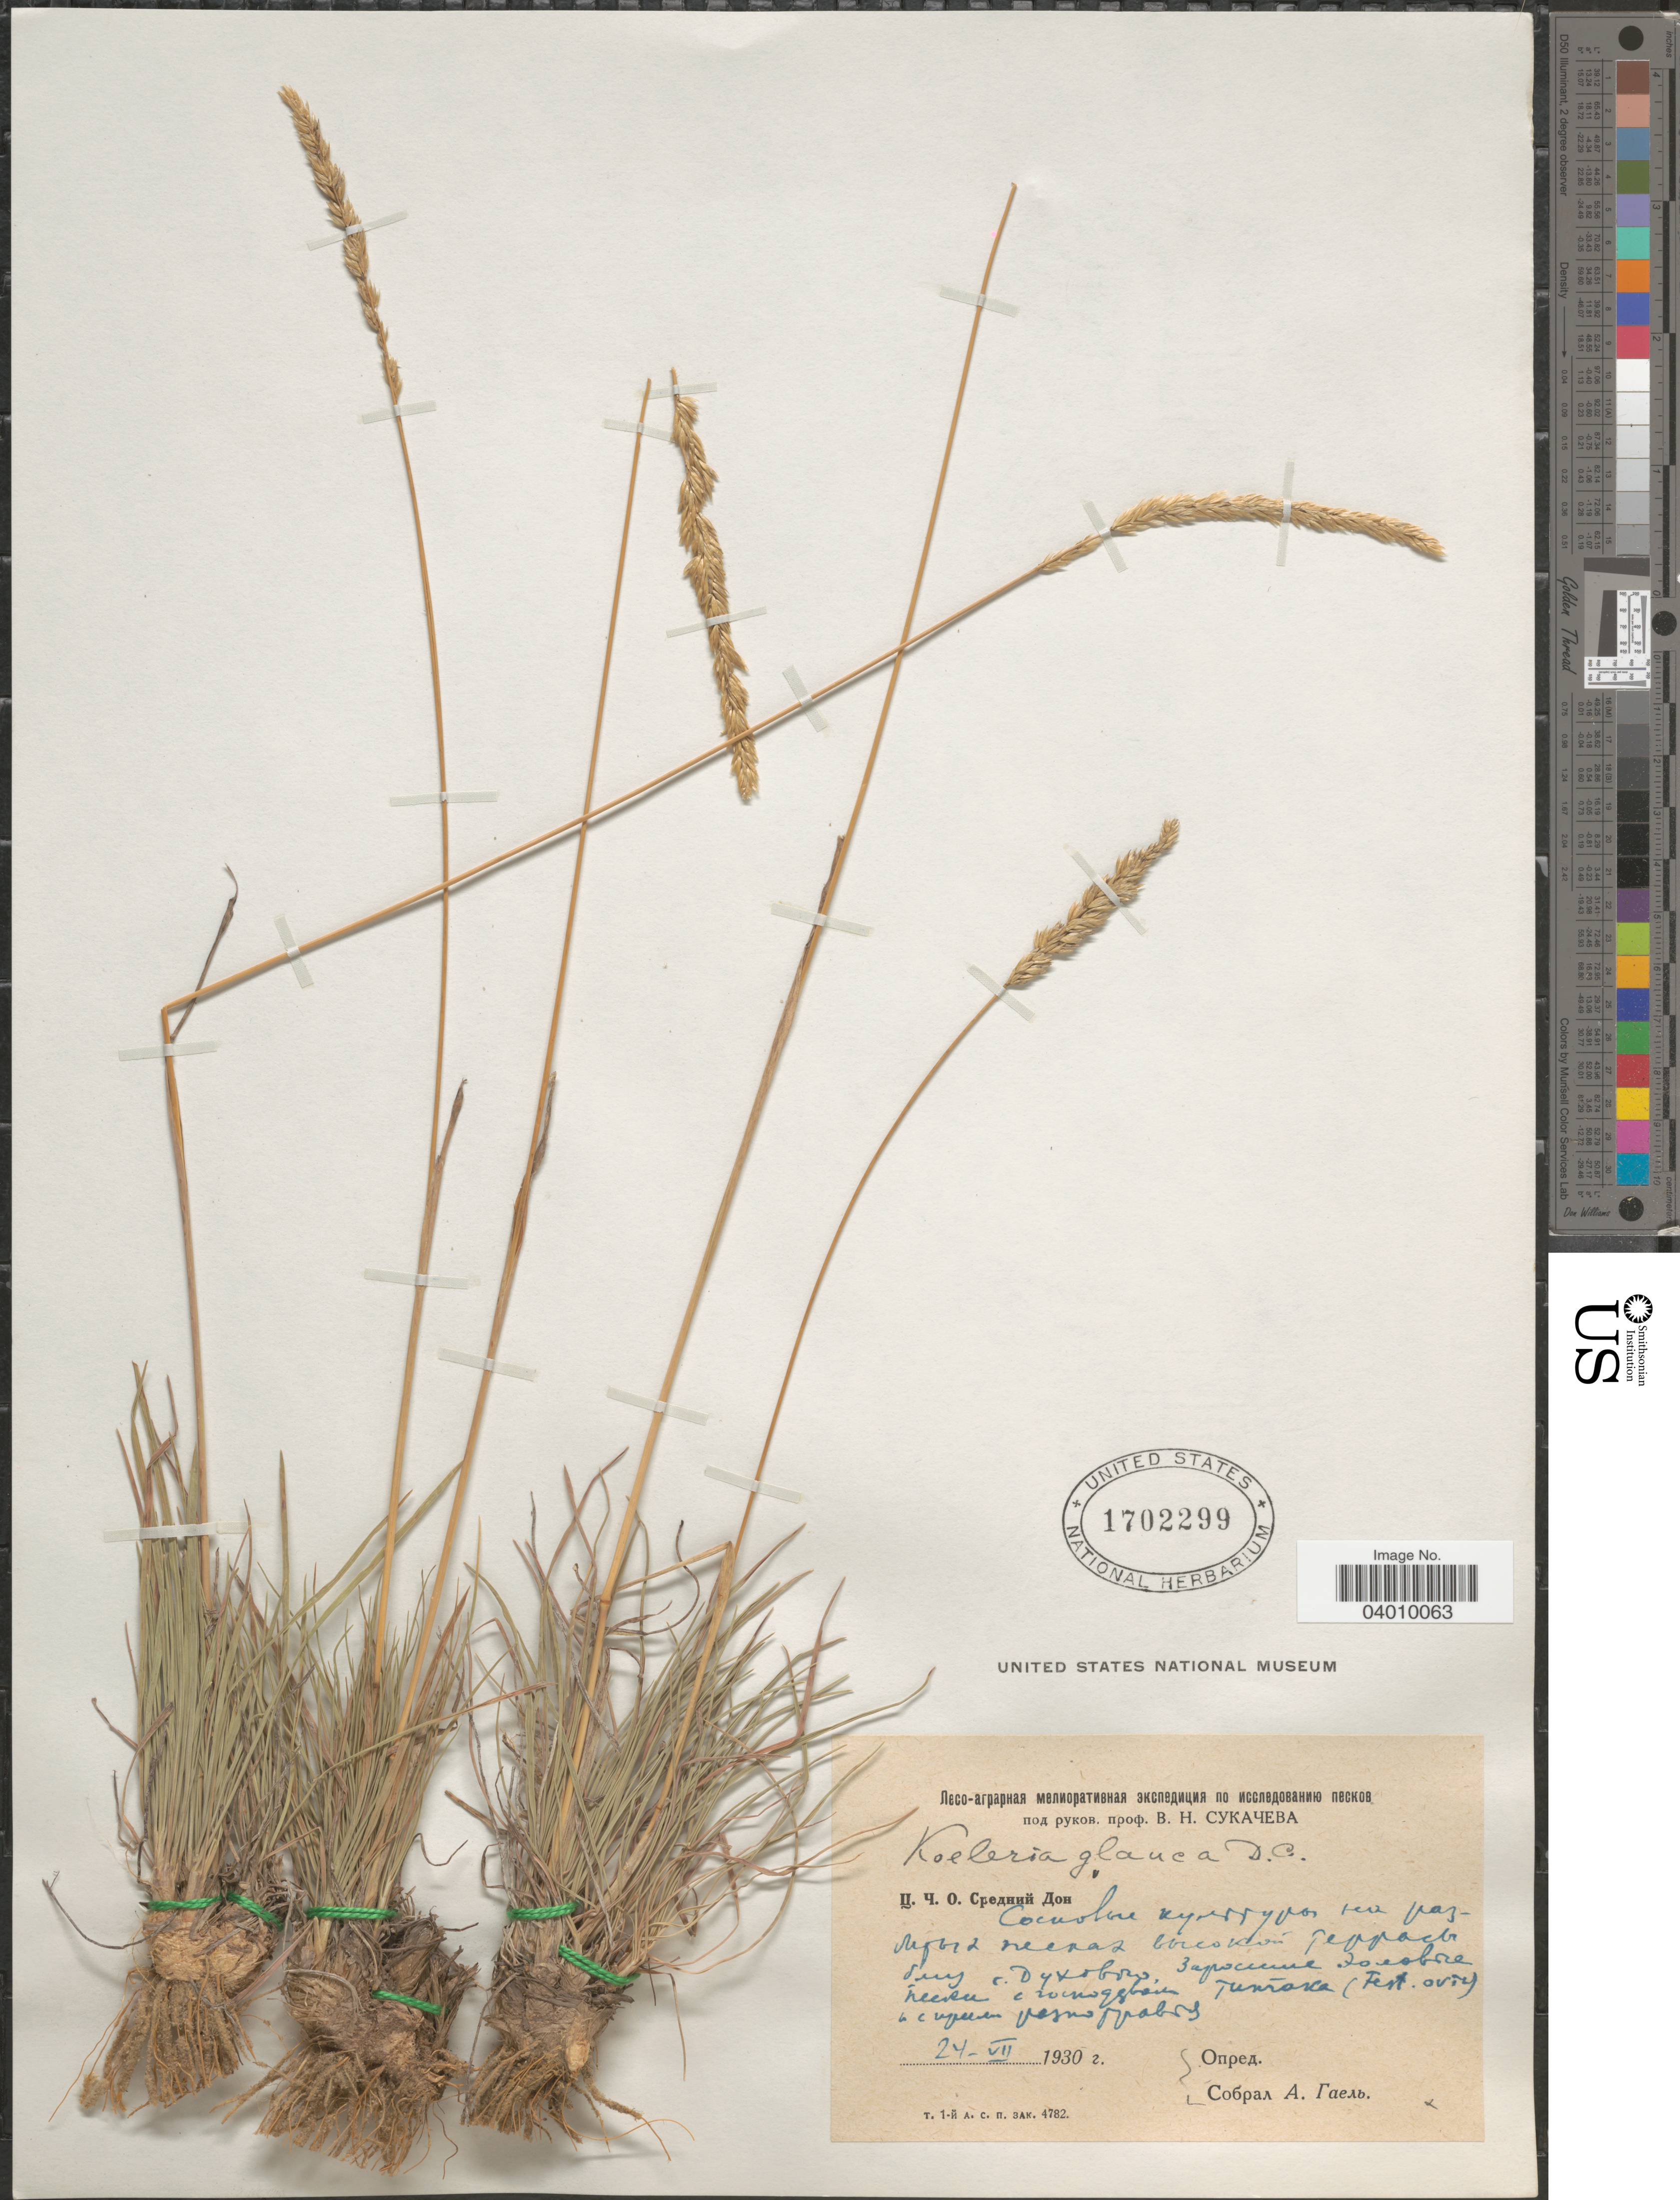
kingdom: Plantae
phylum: Tracheophyta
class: Liliopsida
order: Poales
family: Poaceae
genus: Koeleria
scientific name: Koeleria glauca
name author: (Spreng.) DC.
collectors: A. Gael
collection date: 1930-07-24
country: Russian Federation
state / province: Voronezh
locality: River Don, near village Dukhovoye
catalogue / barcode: US 1702299